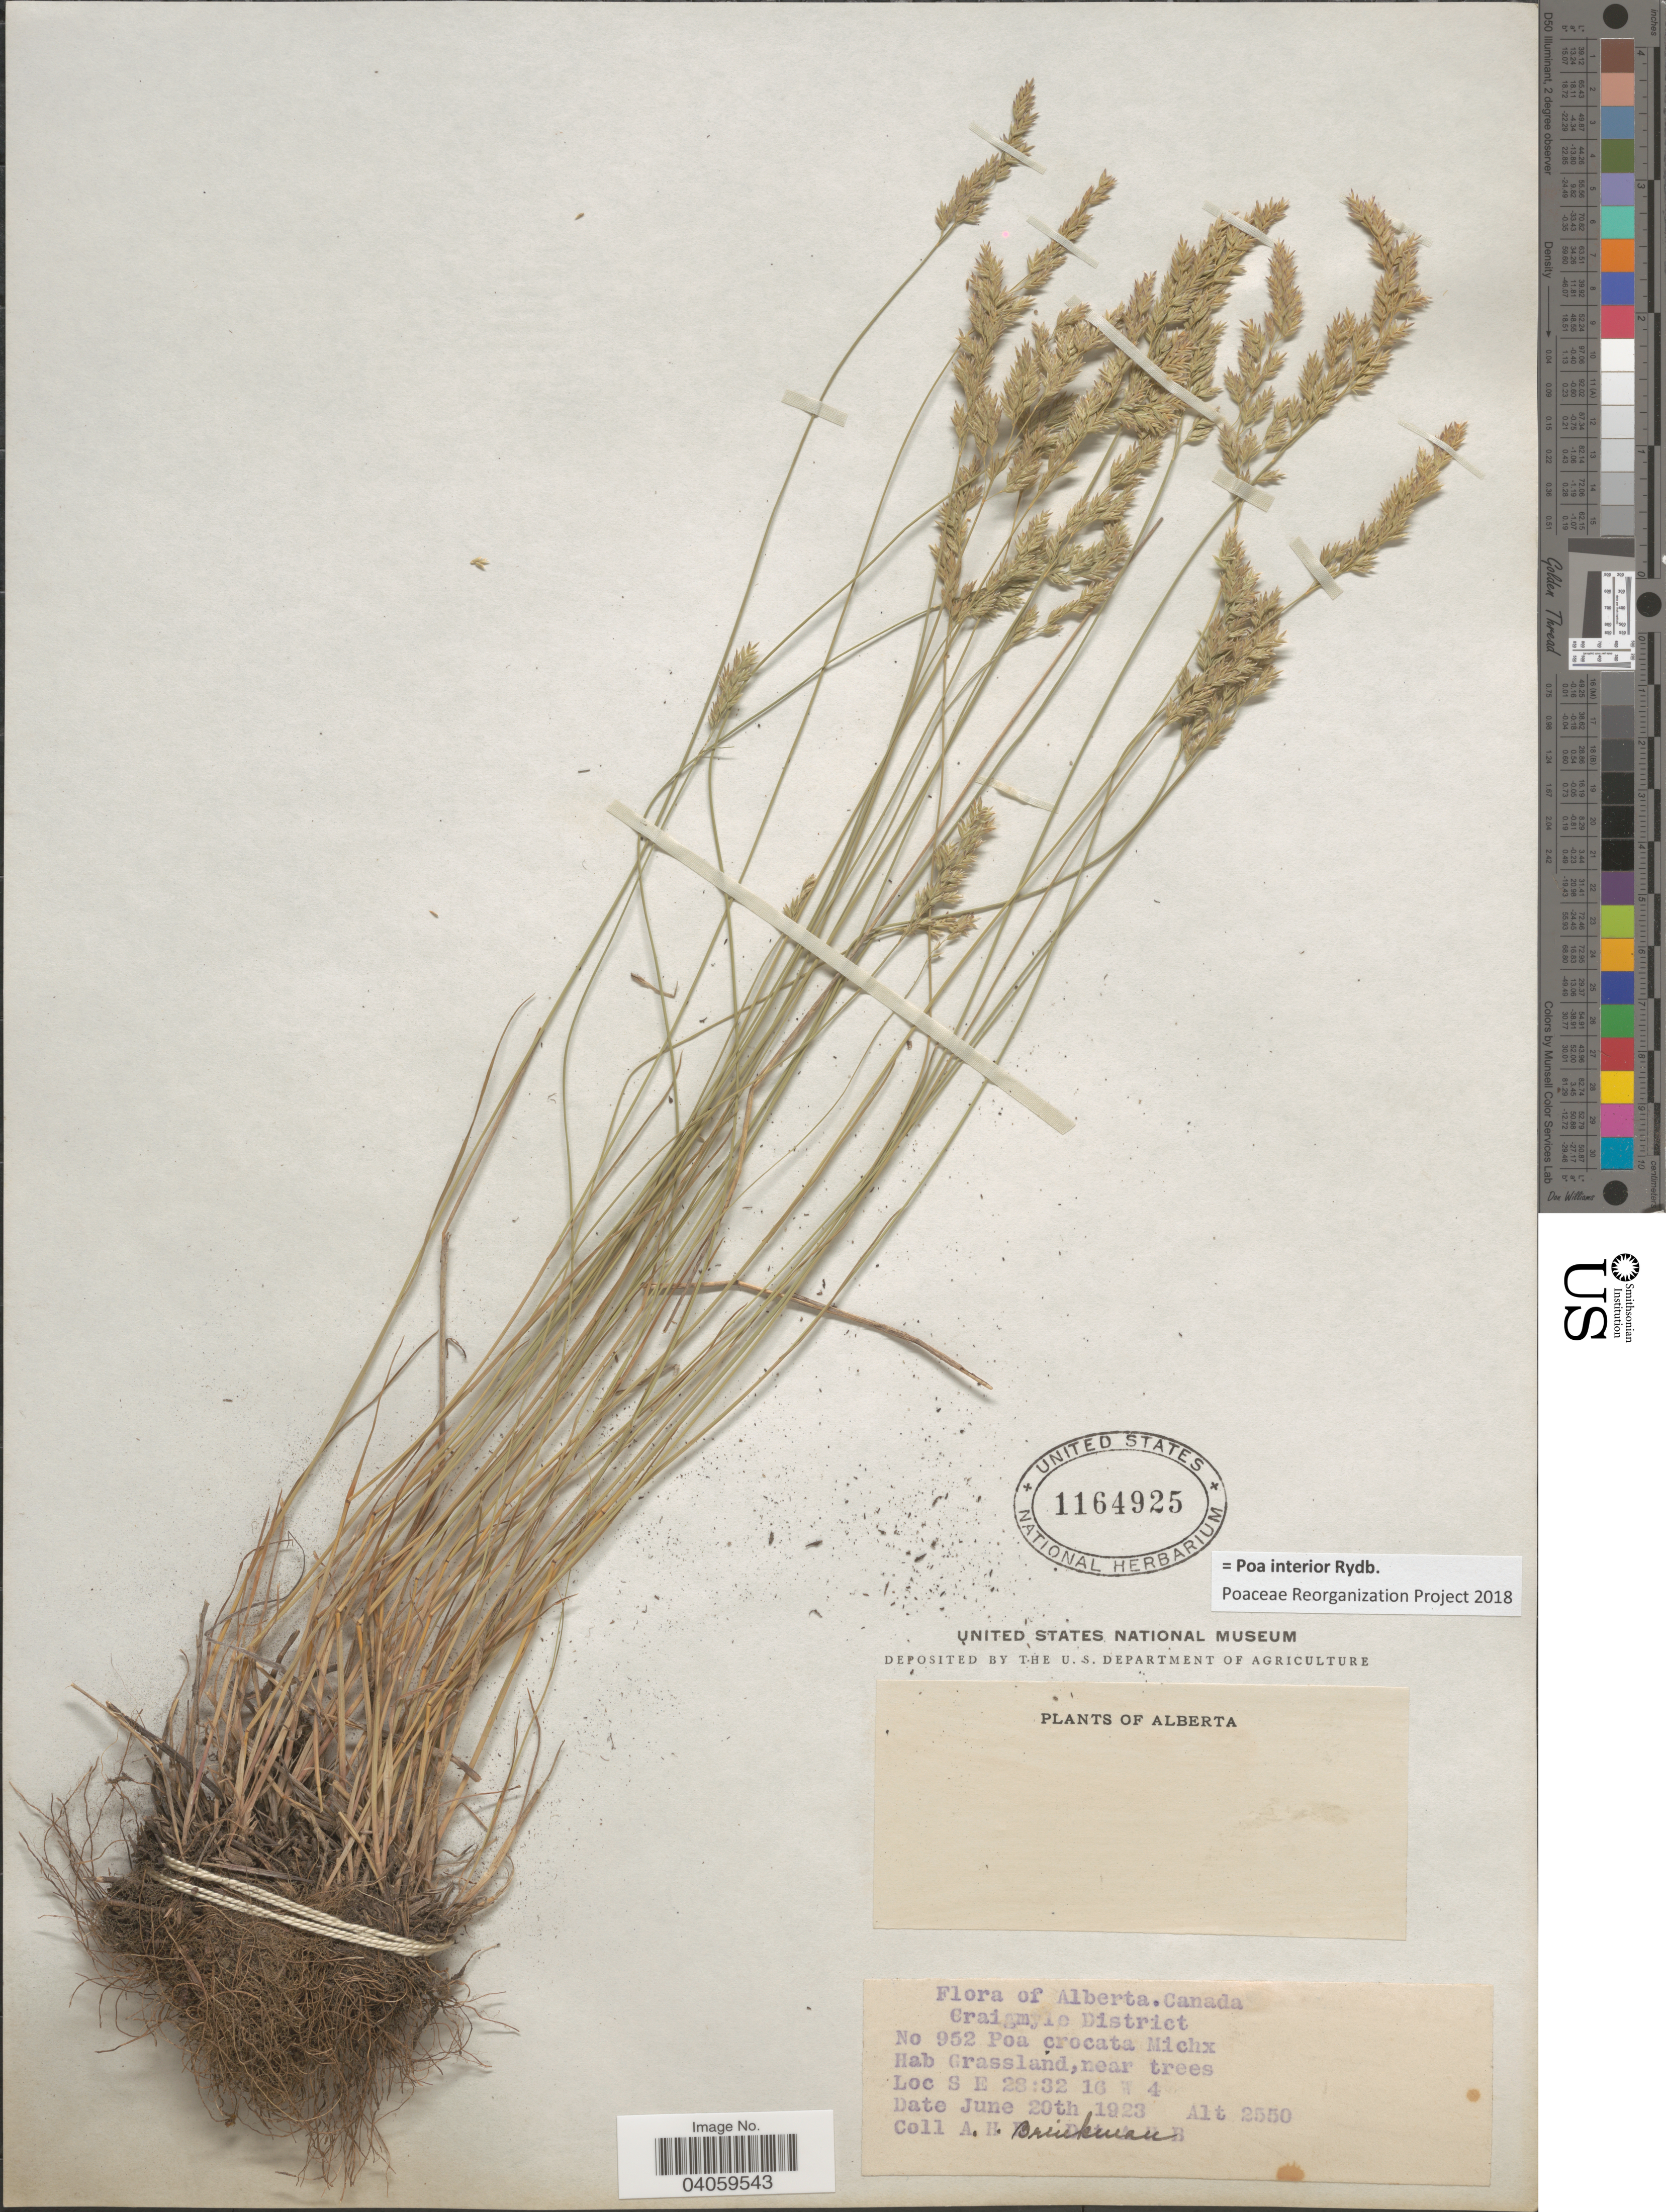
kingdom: Plantae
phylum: Tracheophyta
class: Liliopsida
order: Poales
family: Poaceae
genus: Poa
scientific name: Poa interior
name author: Rydb.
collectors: A. Brinkman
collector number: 952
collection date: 1923-06-20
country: Canada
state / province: Alberta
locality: Craigmyle District. S E 28 32 16 W 4.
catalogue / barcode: US 1164925